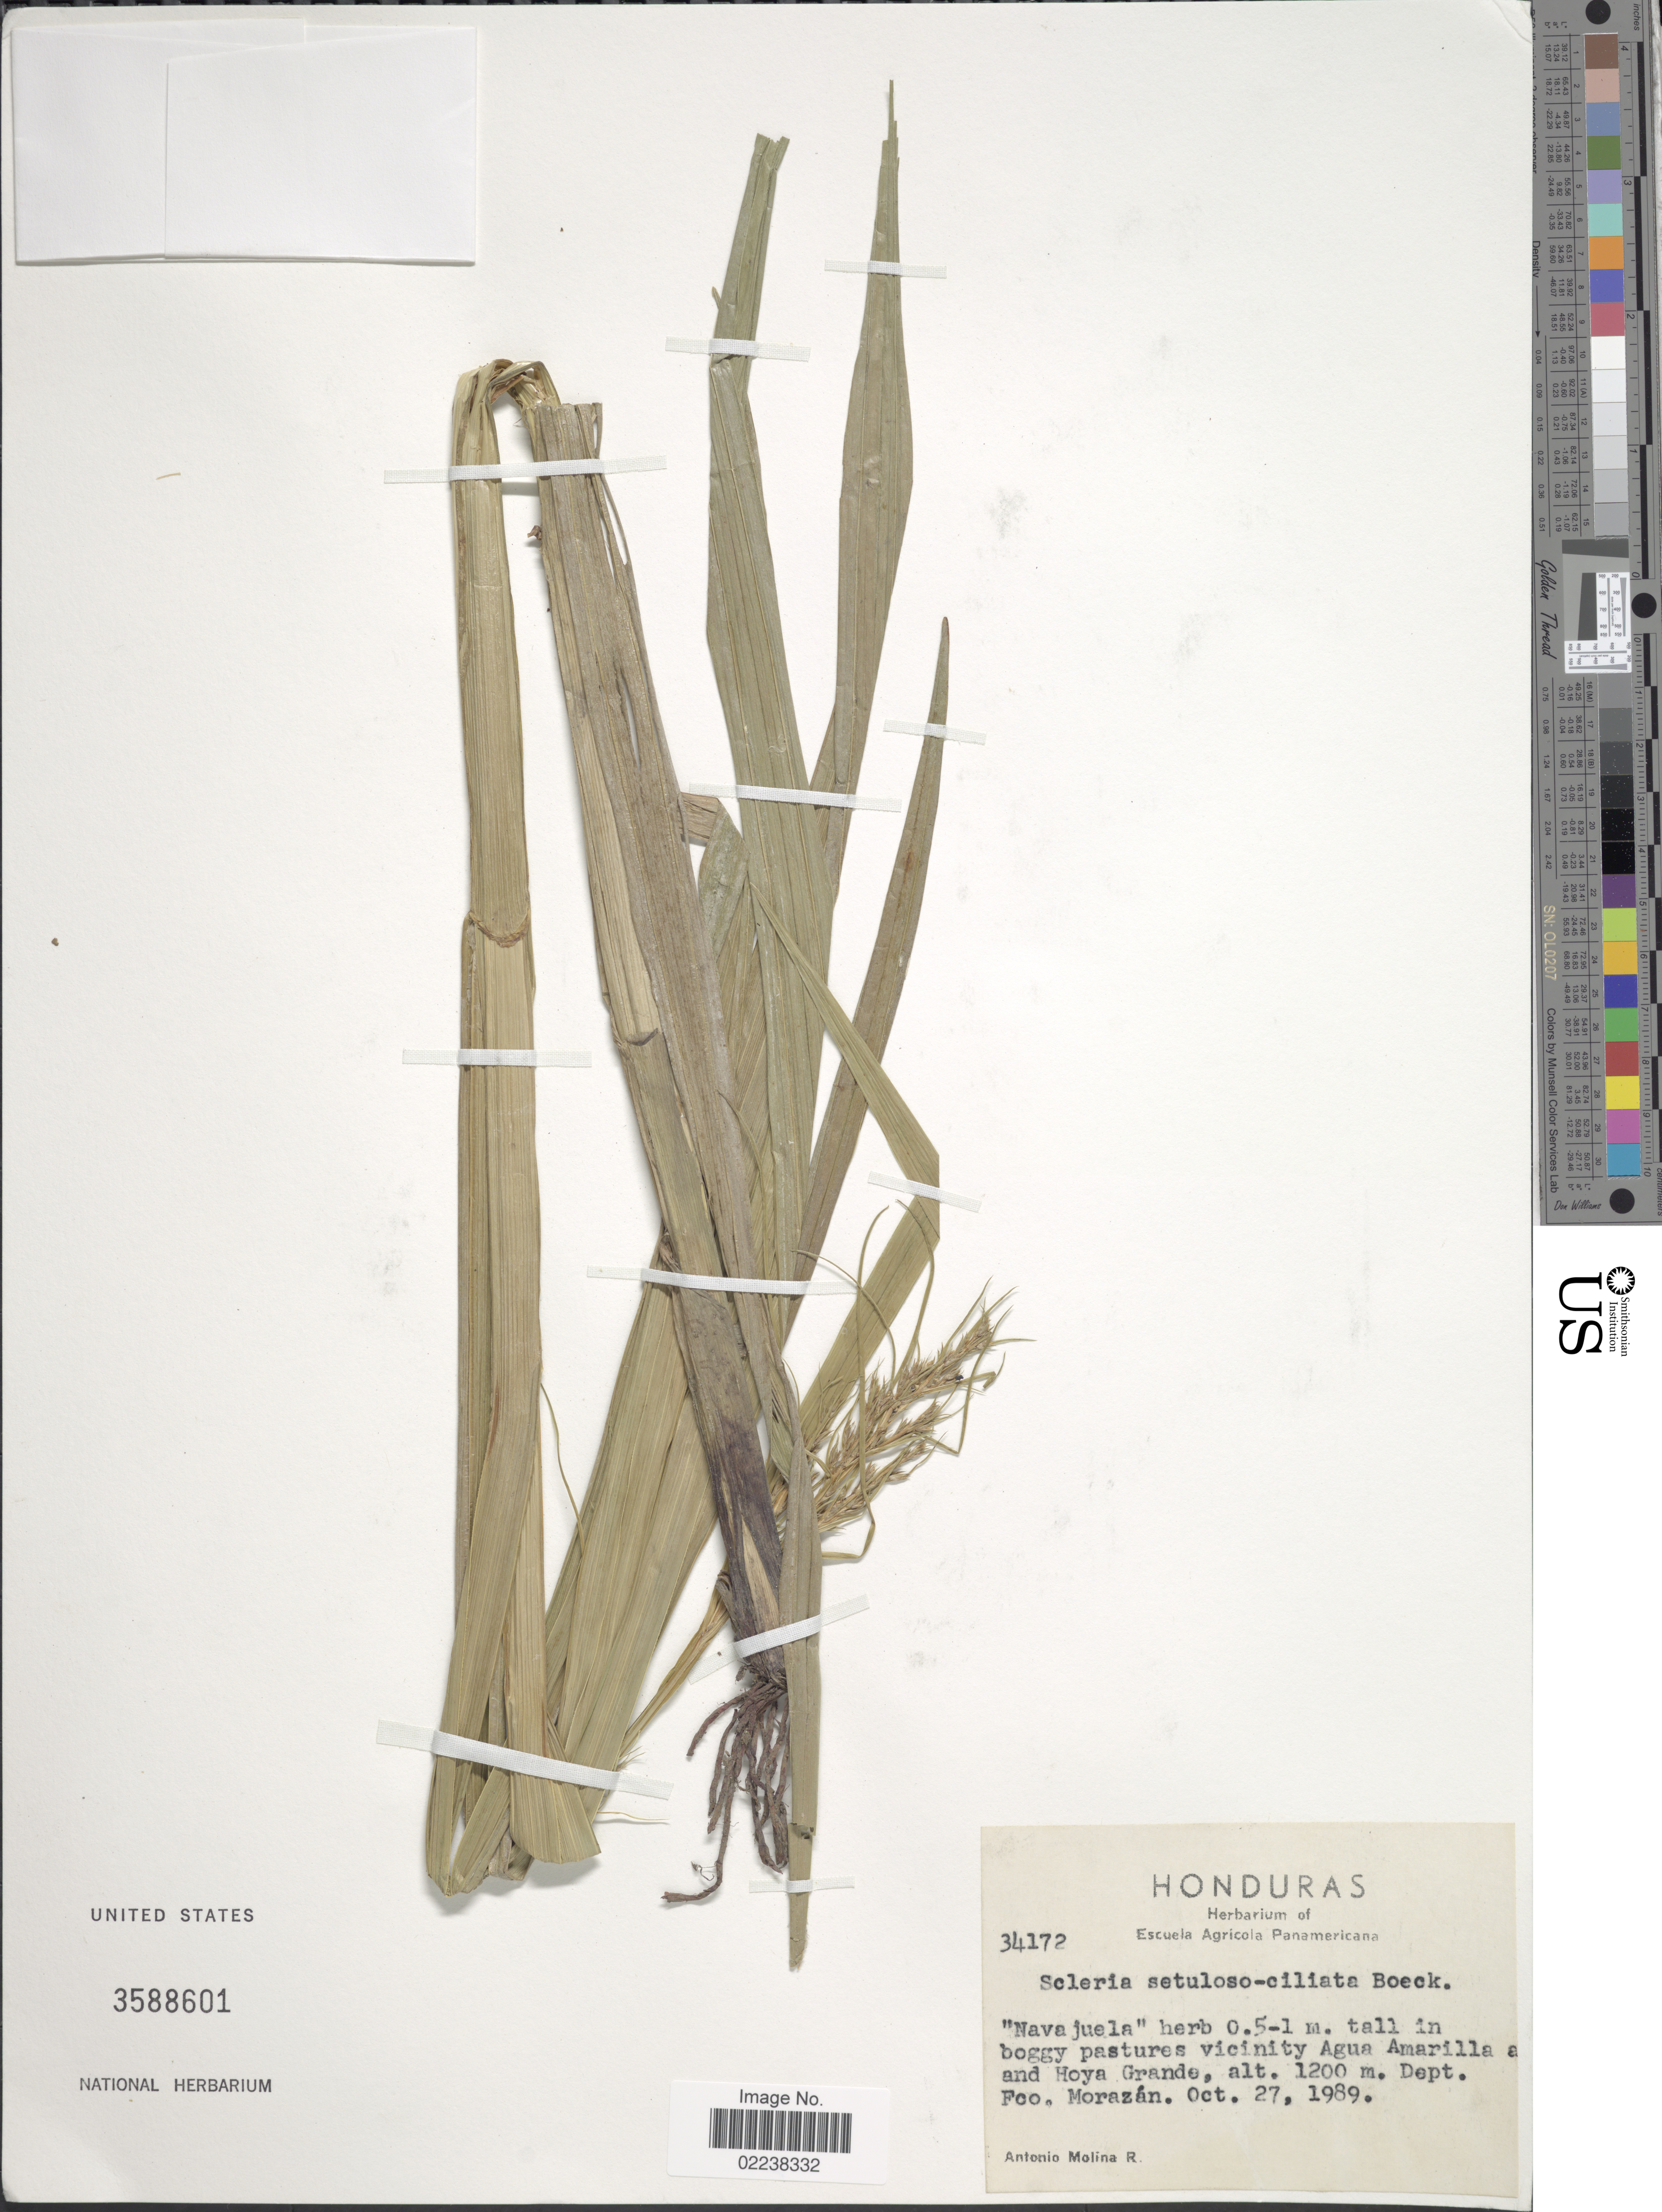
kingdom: Plantae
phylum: Tracheophyta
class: Liliopsida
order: Poales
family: Cyperaceae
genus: Scleria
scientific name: Scleria setulosociliata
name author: Boeckeler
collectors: A. Molina R.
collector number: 34172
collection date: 1989-10-27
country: Honduras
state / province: Fco. Morazán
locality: Tall in boggy pastures vicinity Agua Amarilla and Hoya Grande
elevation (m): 1200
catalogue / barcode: US 3588601